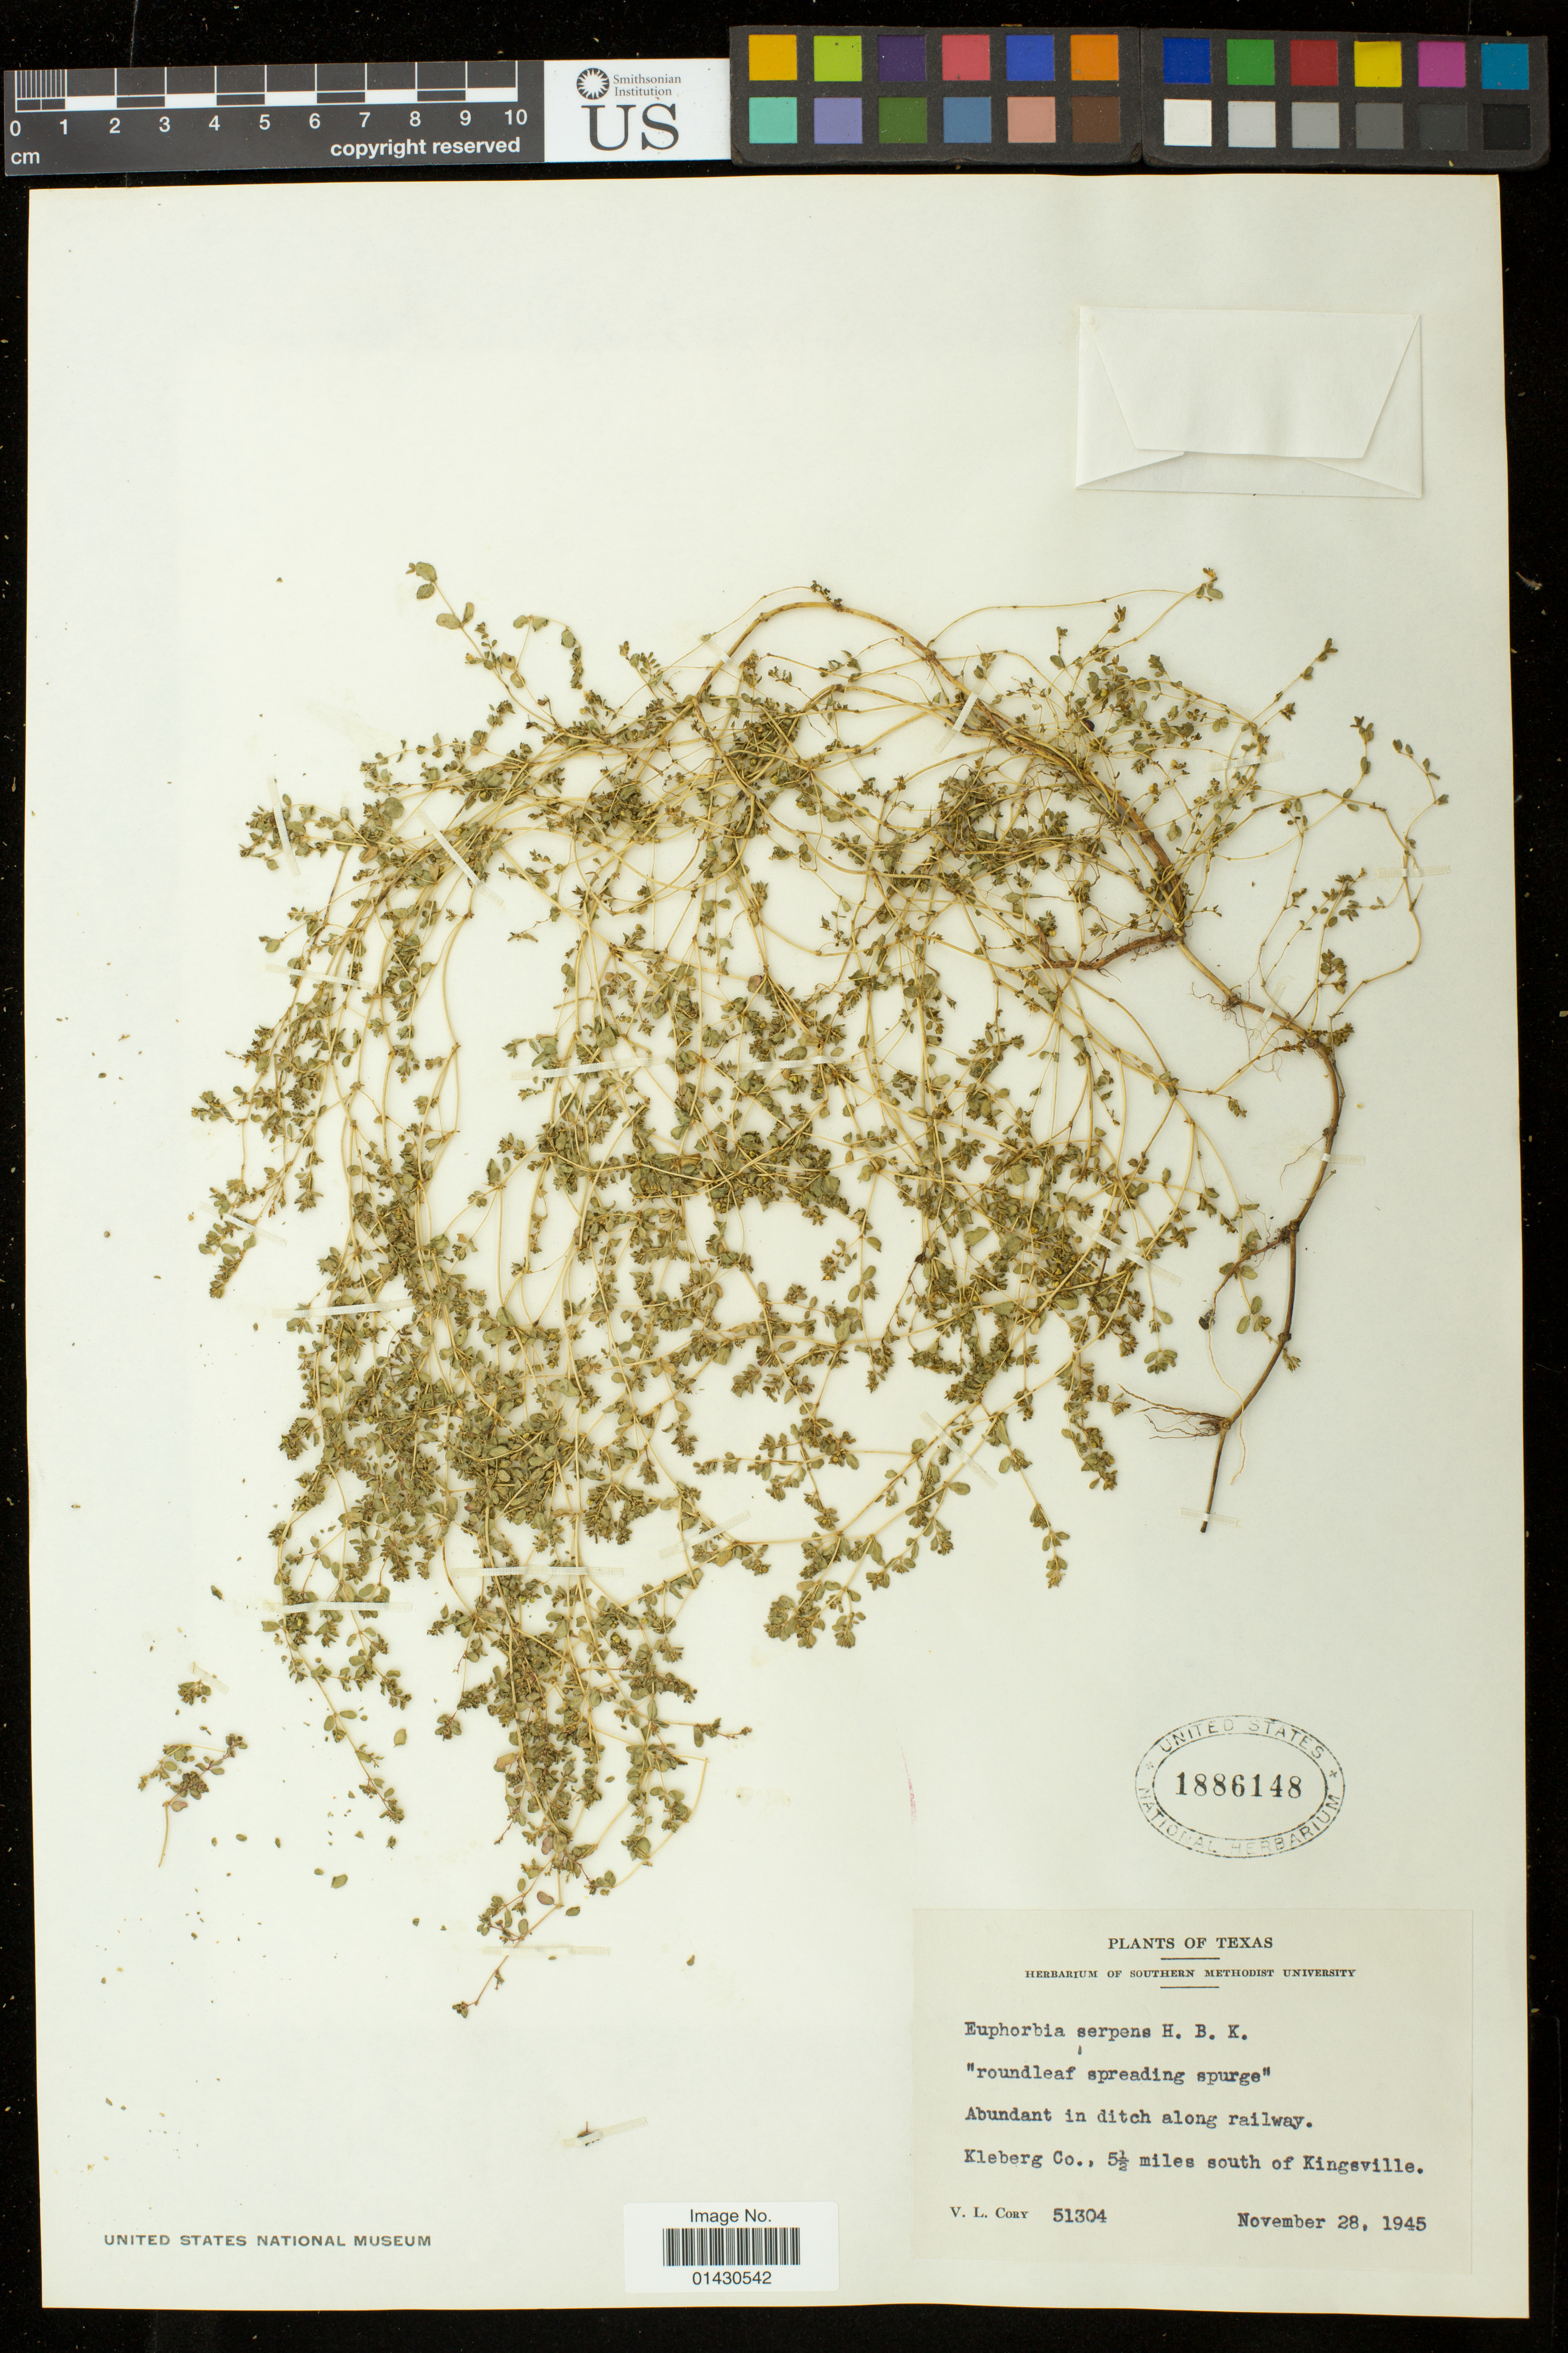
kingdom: Plantae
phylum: Tracheophyta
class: Magnoliopsida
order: Malpighiales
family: Euphorbiaceae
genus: Euphorbia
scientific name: Euphorbia serpens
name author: Kunth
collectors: V. Cory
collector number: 51304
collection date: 1945-11-28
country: United States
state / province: Texas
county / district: Kleberg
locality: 5 1/2 miles south of Kingsville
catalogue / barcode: US 1886148